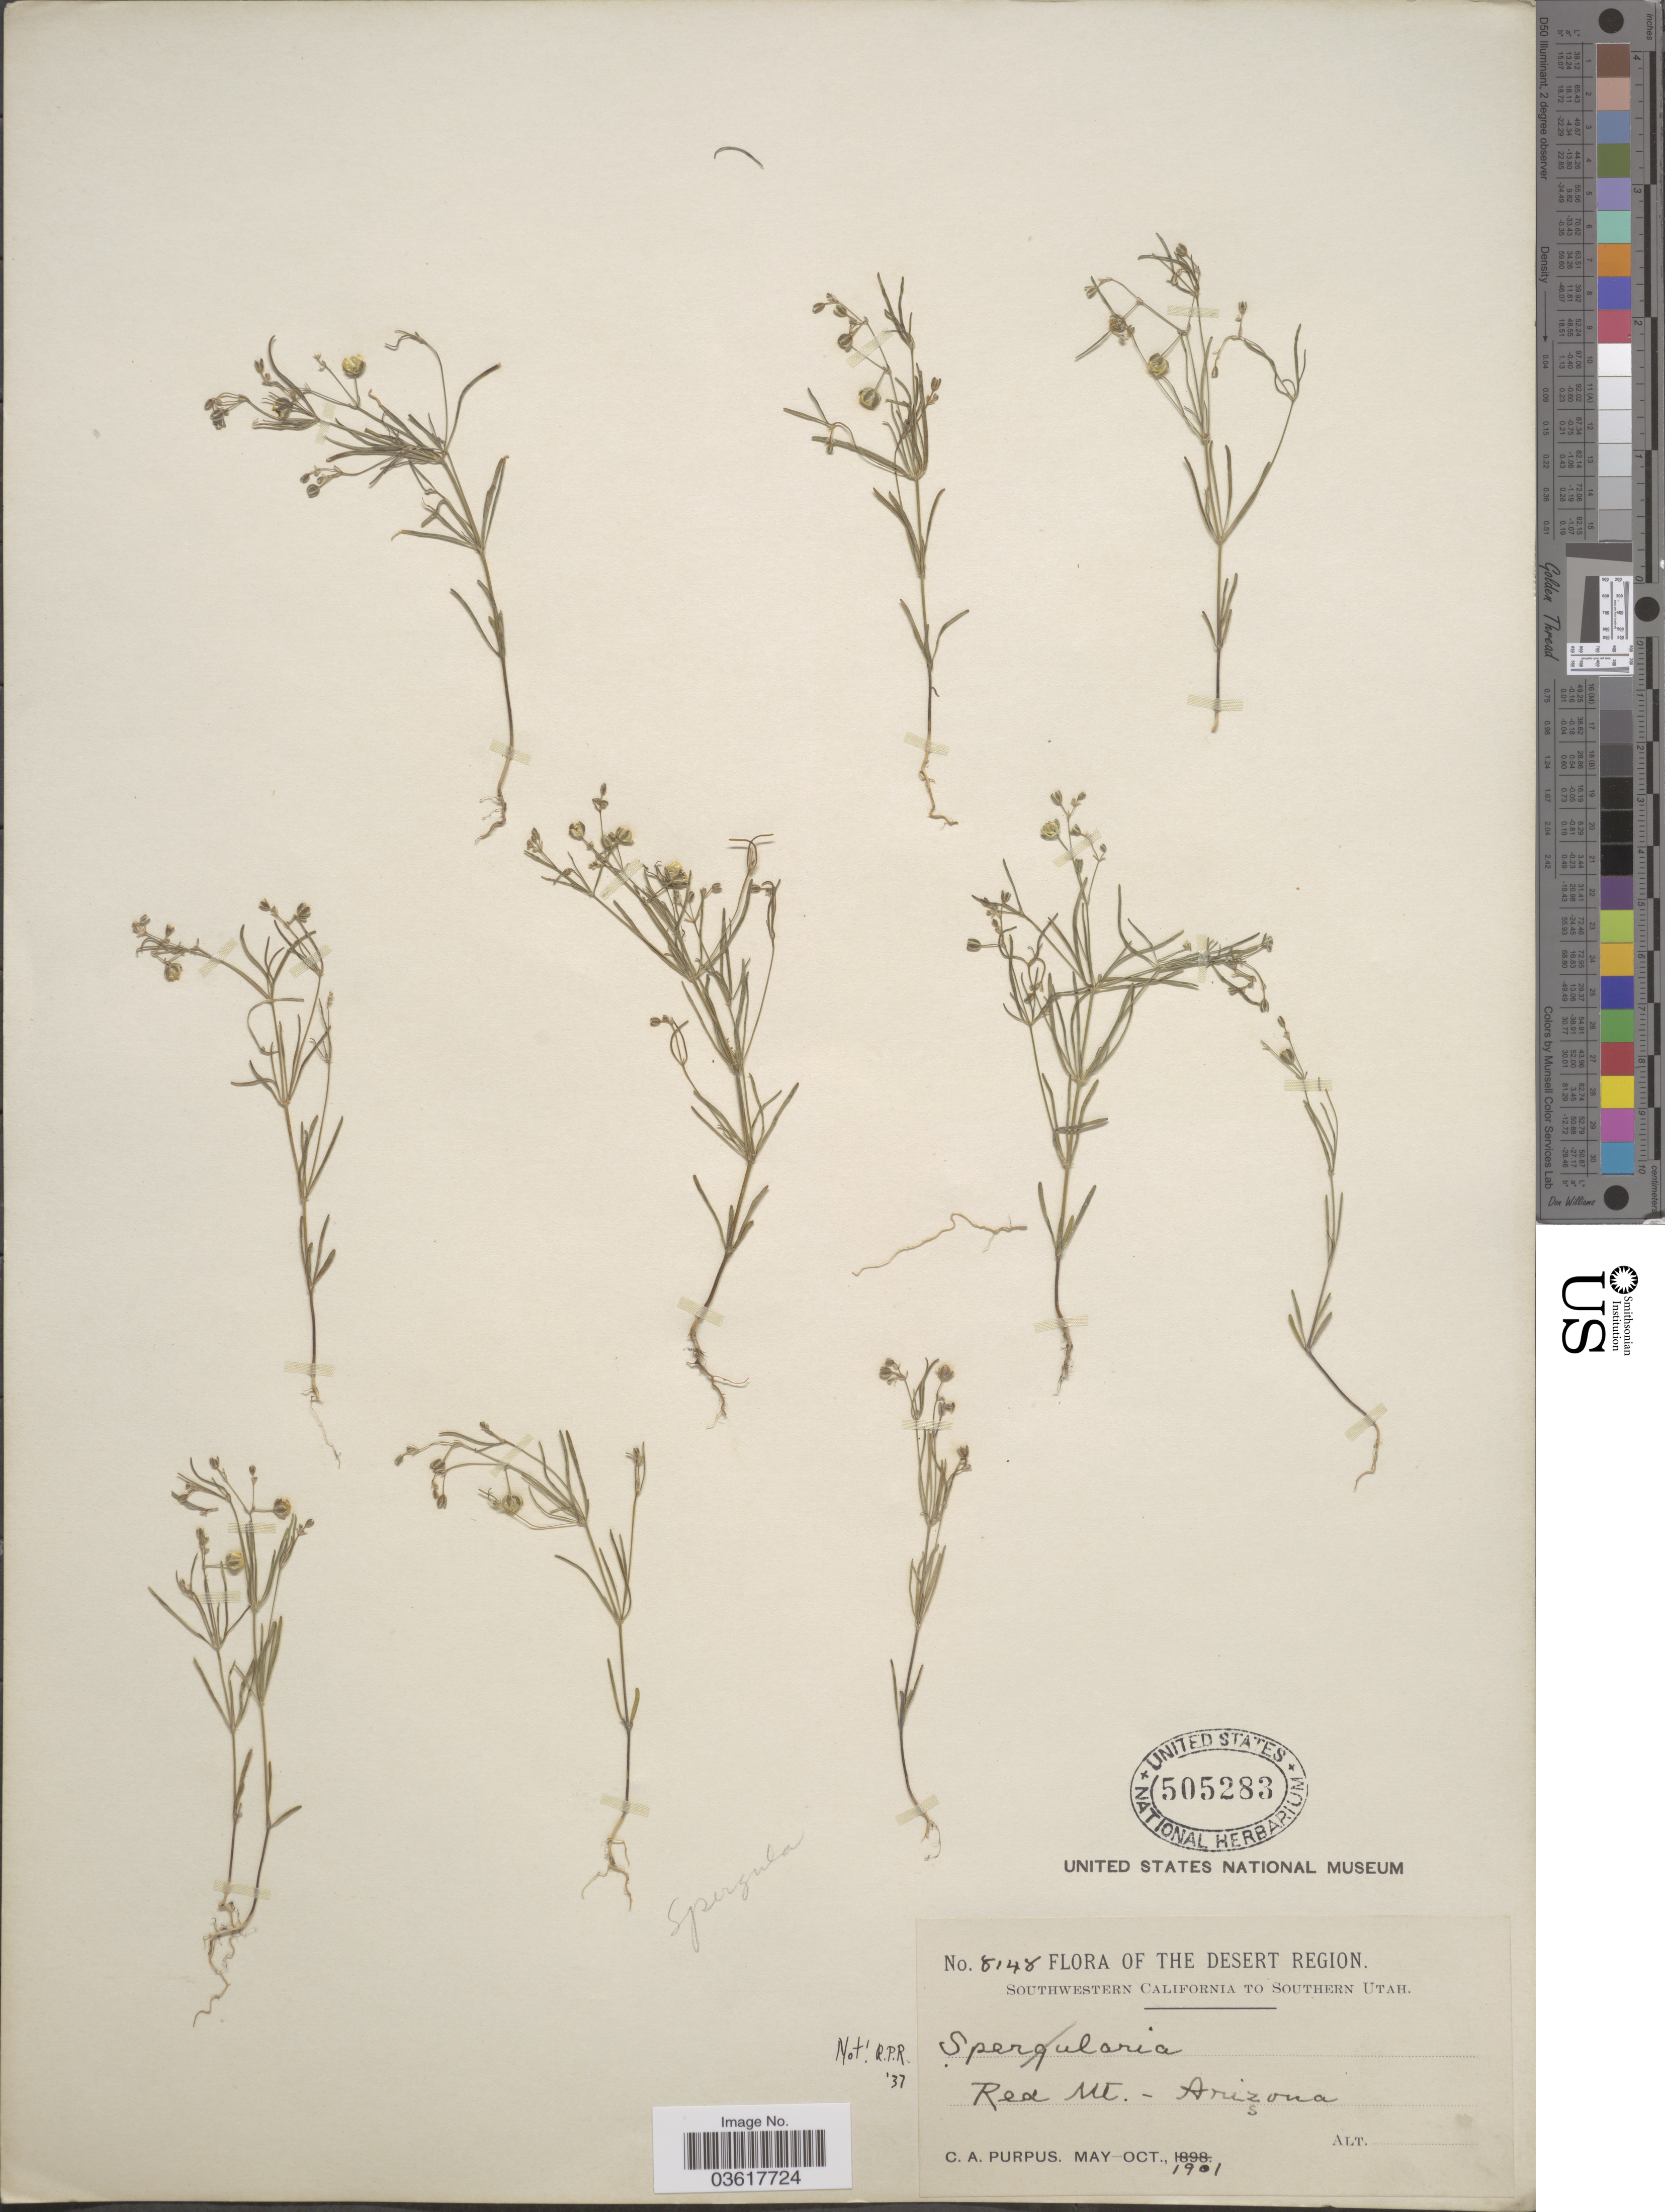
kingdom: Plantae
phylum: Tracheophyta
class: Magnoliopsida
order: Caryophyllales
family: Caryophyllaceae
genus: Spergula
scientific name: Spergula sp.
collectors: C. A. Purpus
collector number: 8148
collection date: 1901-05/1901-10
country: United States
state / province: Arizona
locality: The Desert Region. Red Mt.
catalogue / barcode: US 505283